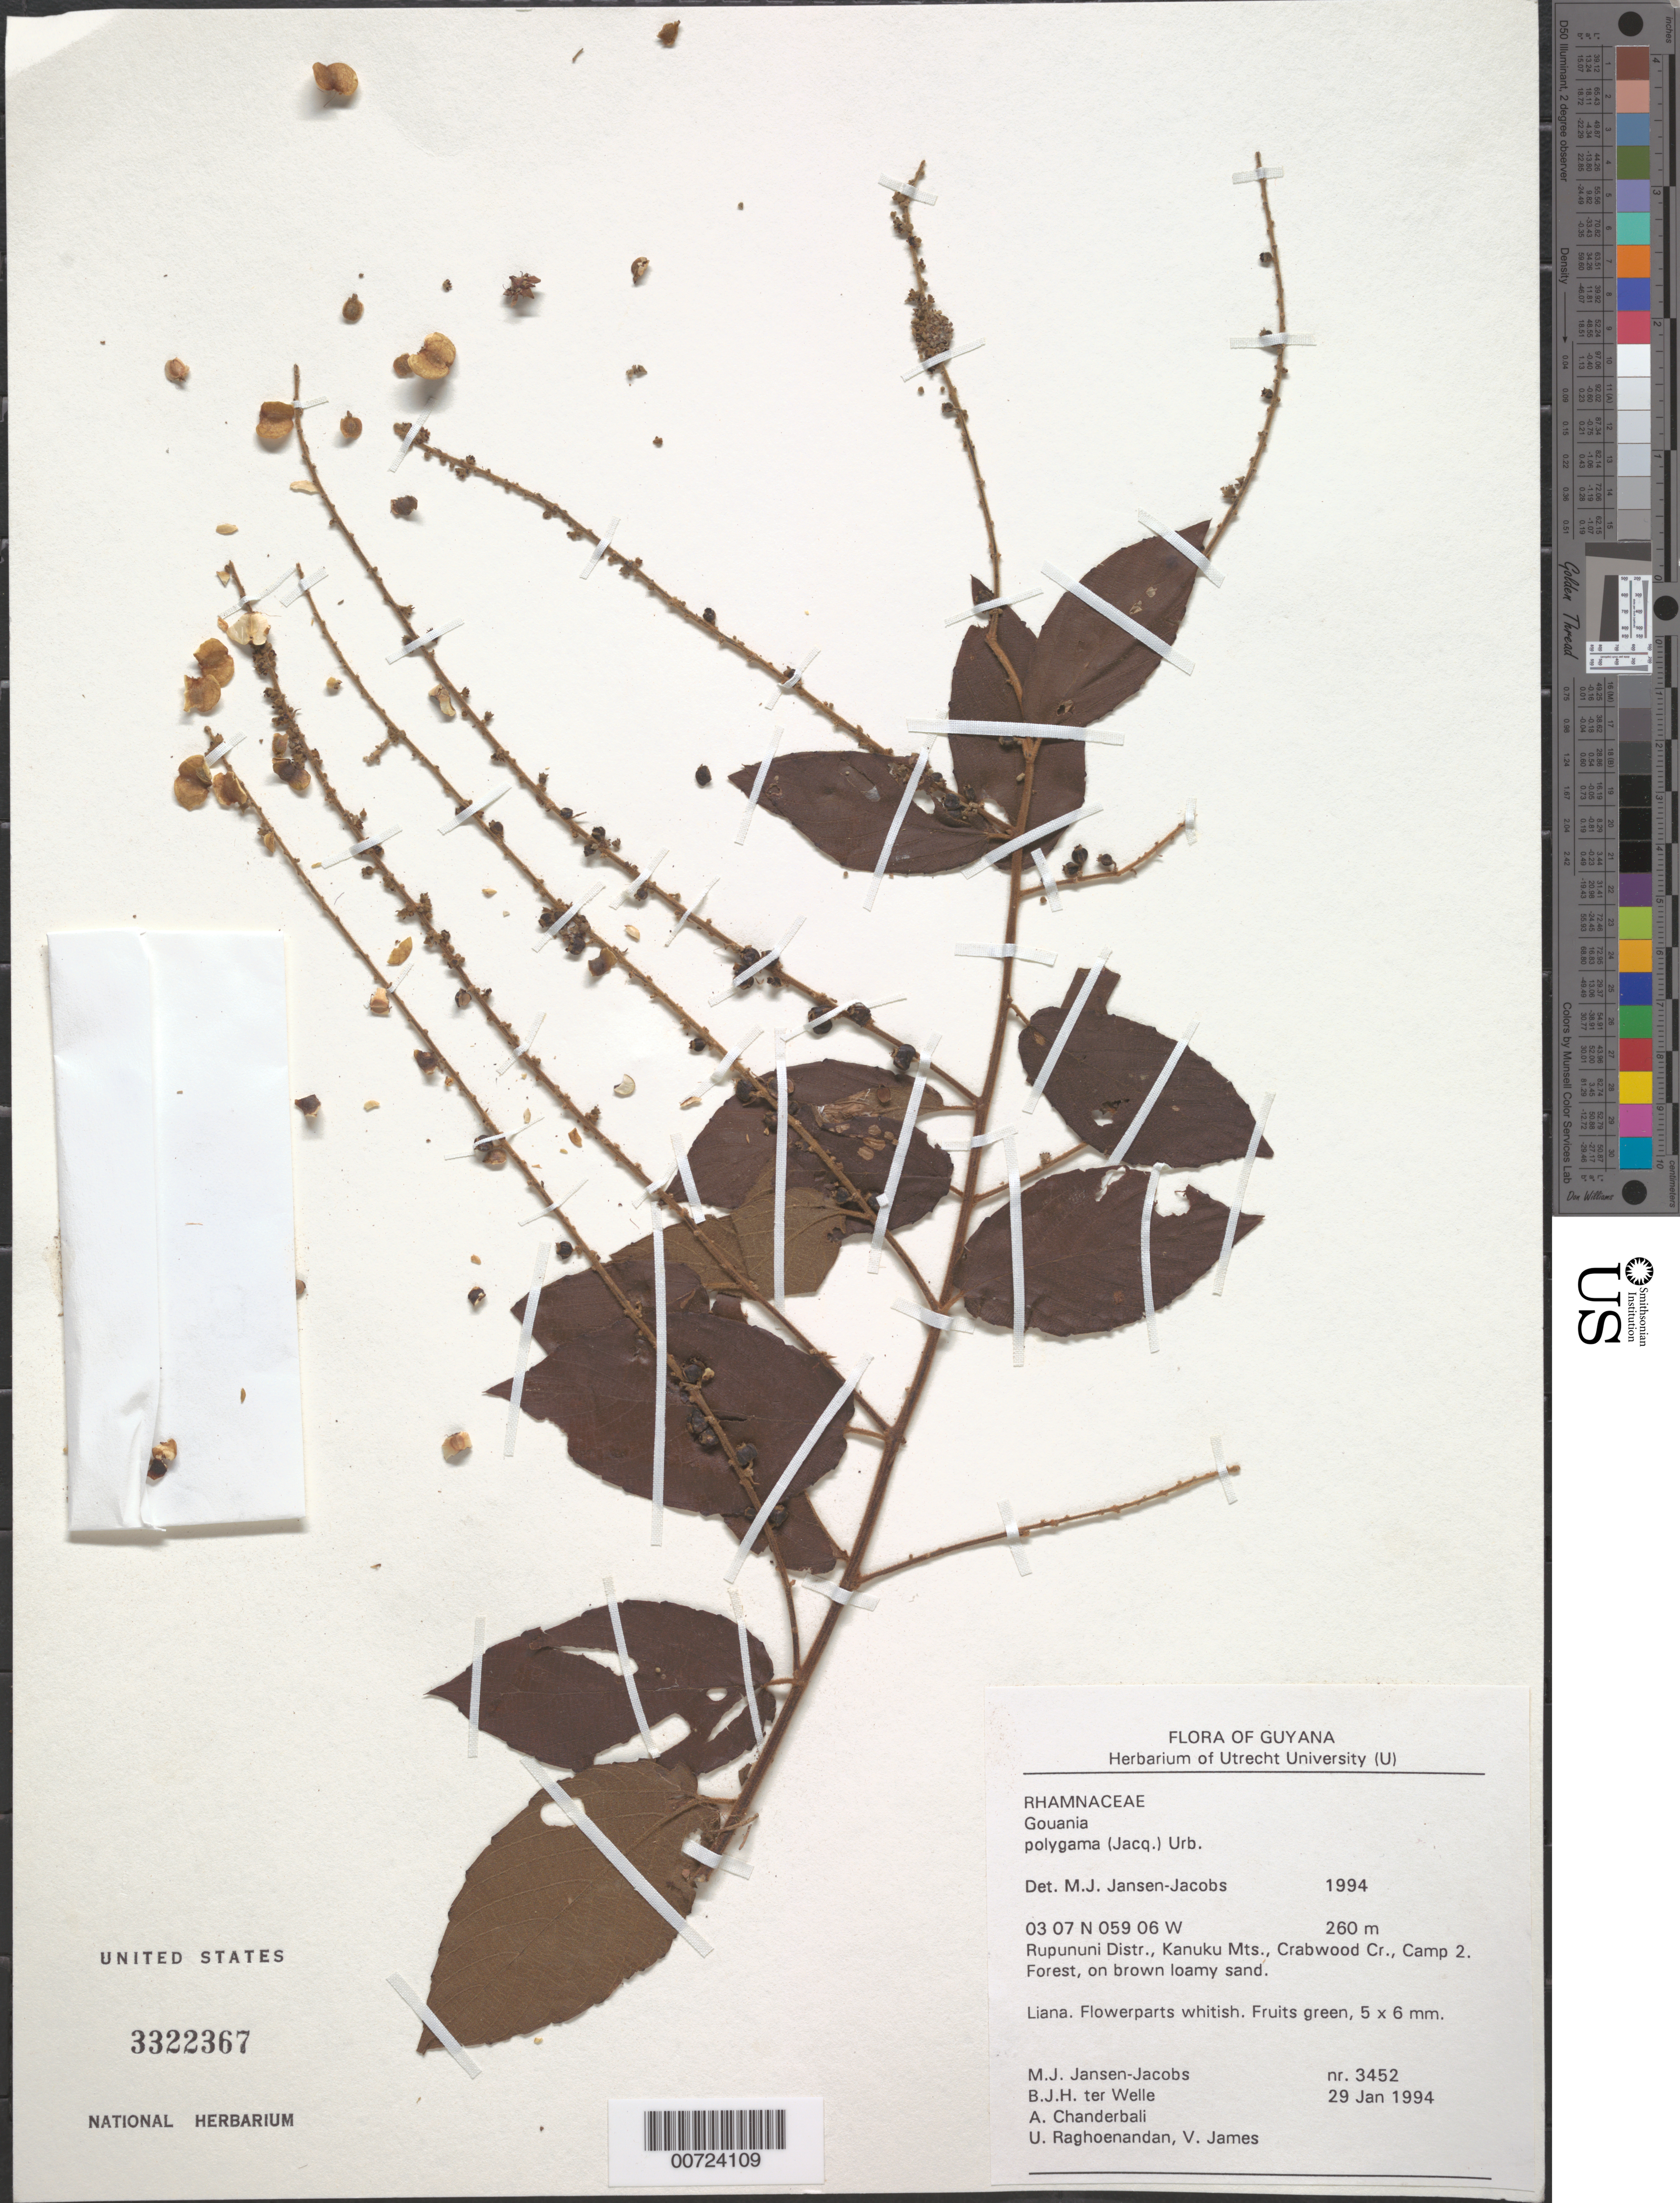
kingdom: Plantae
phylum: Tracheophyta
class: Magnoliopsida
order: Rosales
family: Rhamnaceae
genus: Gouania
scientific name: Gouania polygama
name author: (Jacq.) Urb.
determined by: Jansen-Jacobs, M. J., (U), Nationaal Herbarium Nederland, Utrecht University branch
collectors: M. J. Jansen-Jacobs, B. Welle, A. S. Chanderbali, U. Raghoenandan & V. James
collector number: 3452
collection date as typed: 29-Jan-94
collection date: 1994-01-29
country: Guyana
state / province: U. Takutu-U. Essequibo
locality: Crabwood Cr., Camp 2, Kanuku Mts., Rupununi District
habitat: Forest on brown loamy sand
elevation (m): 260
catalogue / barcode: US 3322367